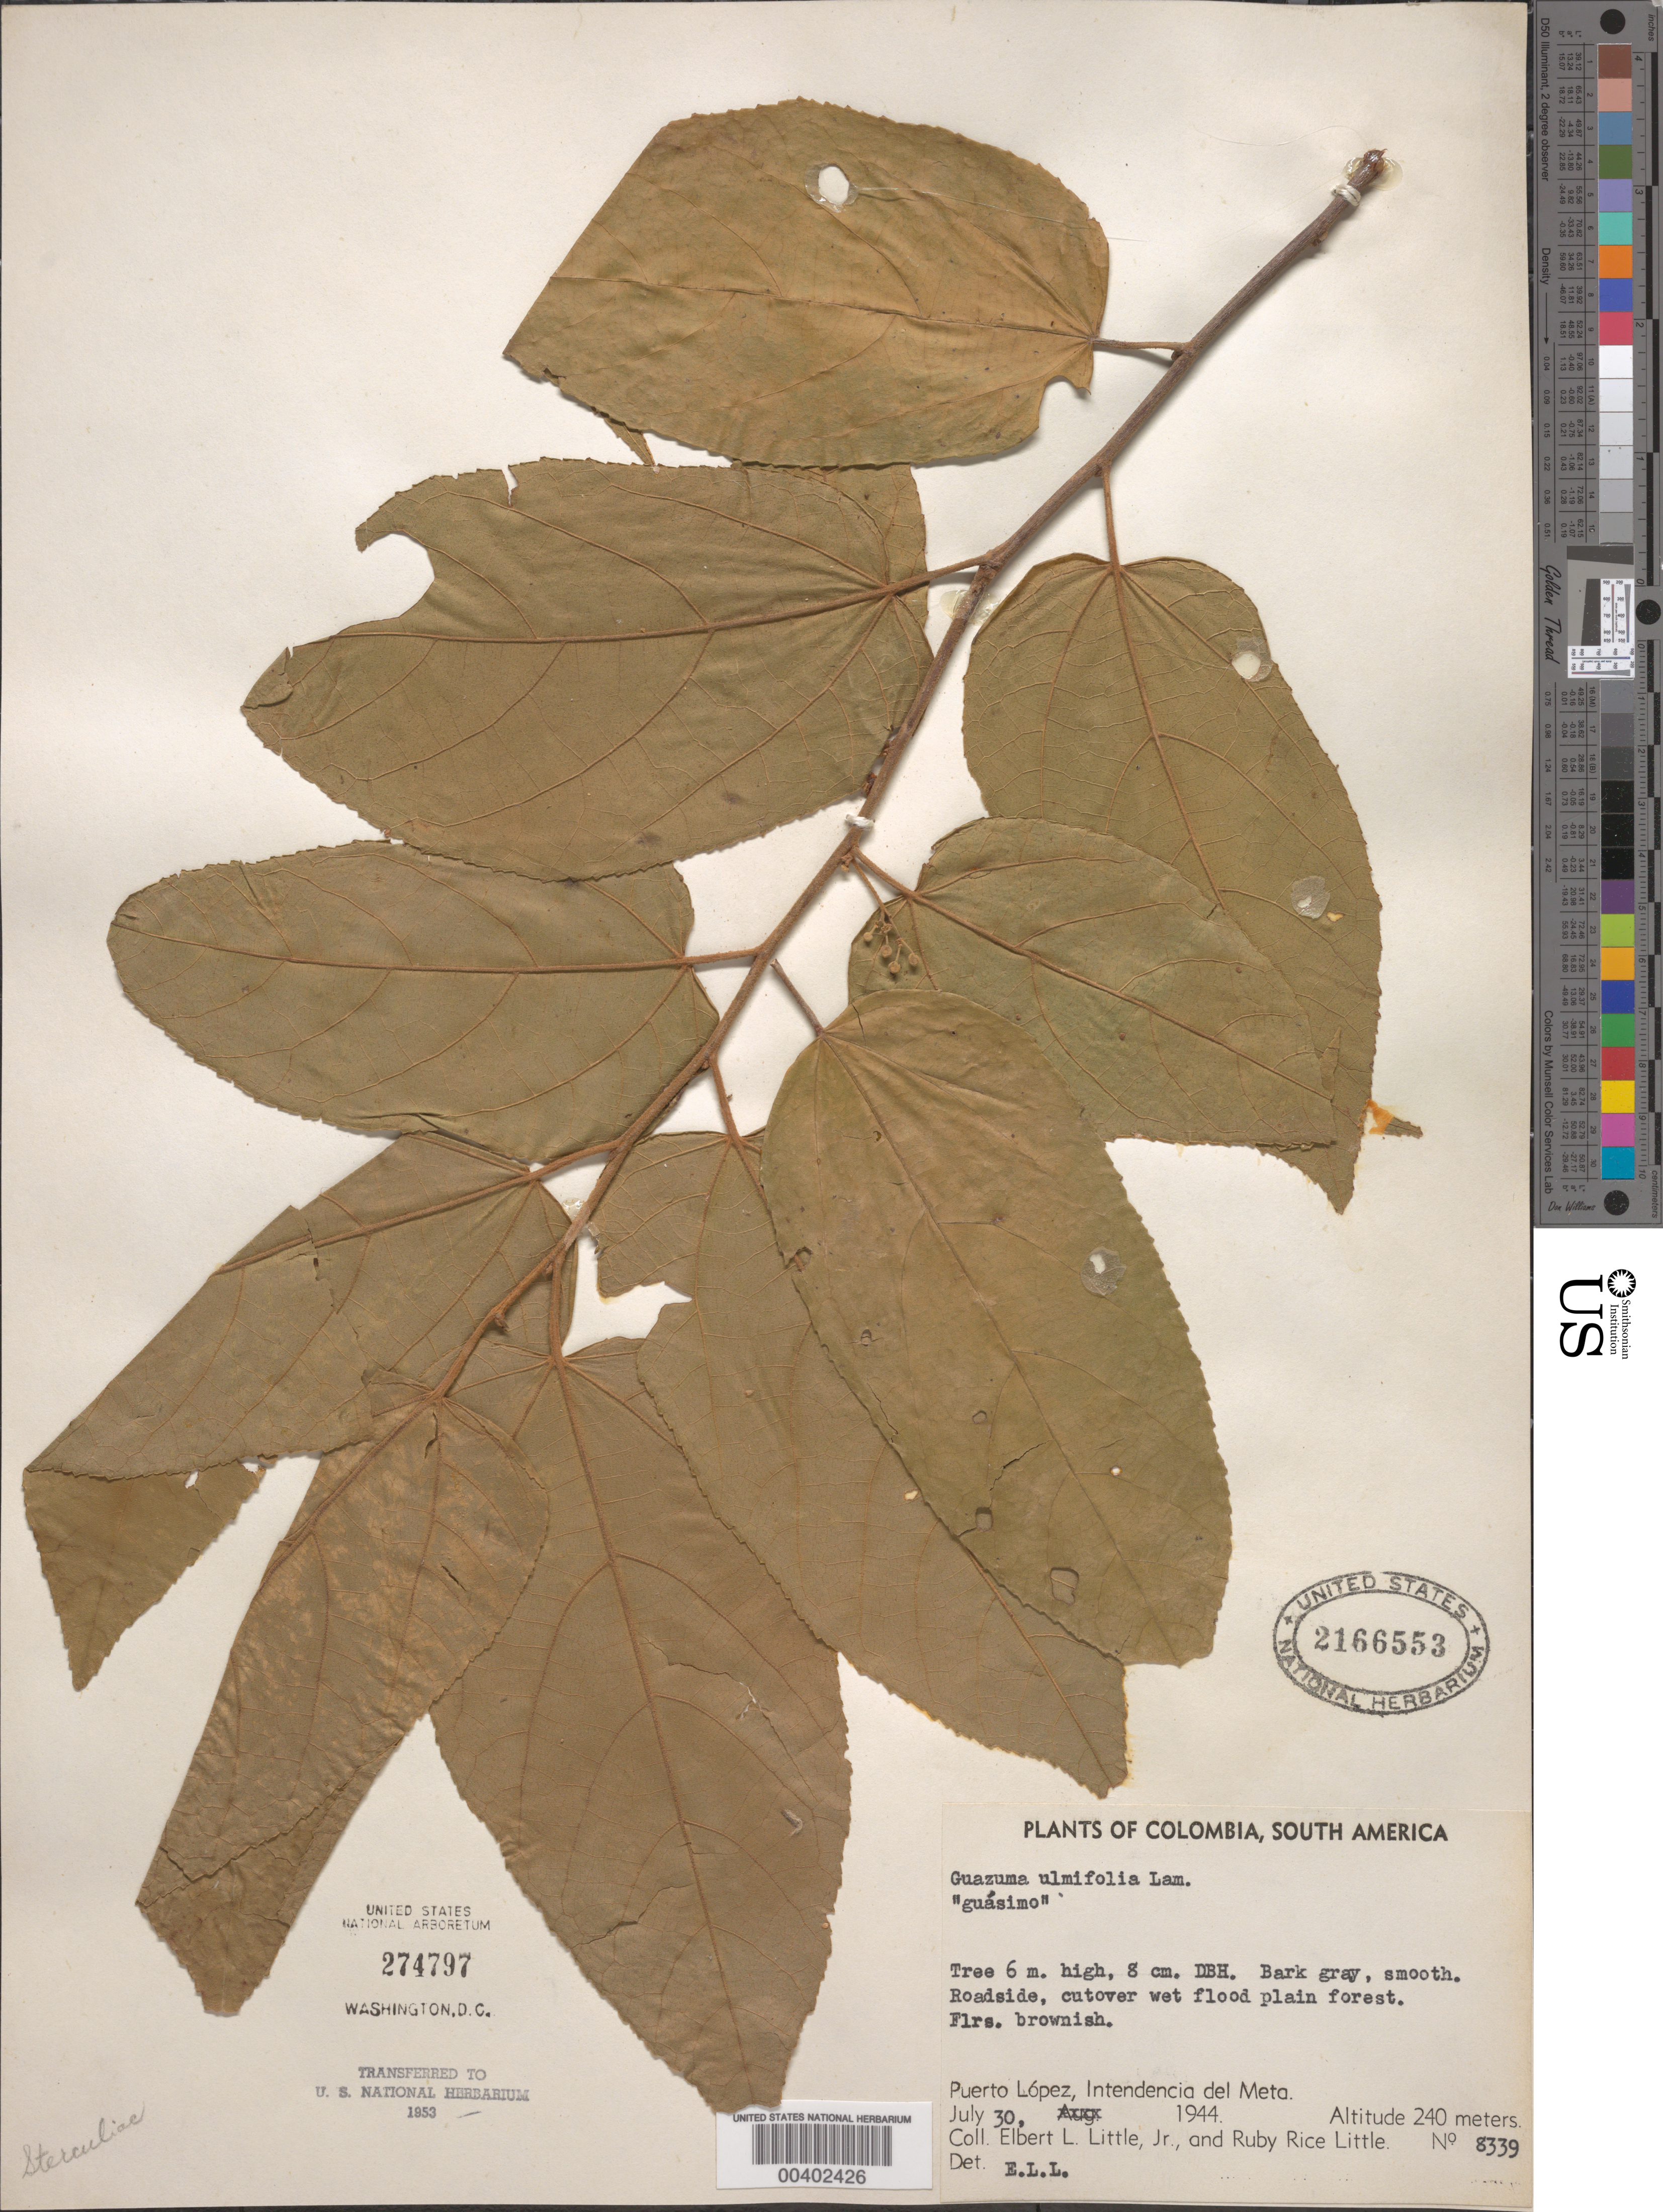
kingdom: Plantae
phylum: Tracheophyta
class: Magnoliopsida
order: Malvales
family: Malvaceae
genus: Guazuma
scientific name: Guazuma ulmifolia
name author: Lam.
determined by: Little, Elbert L., Jr., (FSSR), United States Department of Agriculture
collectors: E. L. Little & R. R. Little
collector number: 8339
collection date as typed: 30 Jul 1944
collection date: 1944-07-30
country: Colombia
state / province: Meta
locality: Puerto López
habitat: Roadside, cutover wet flood plain forest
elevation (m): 240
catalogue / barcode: US 2166553